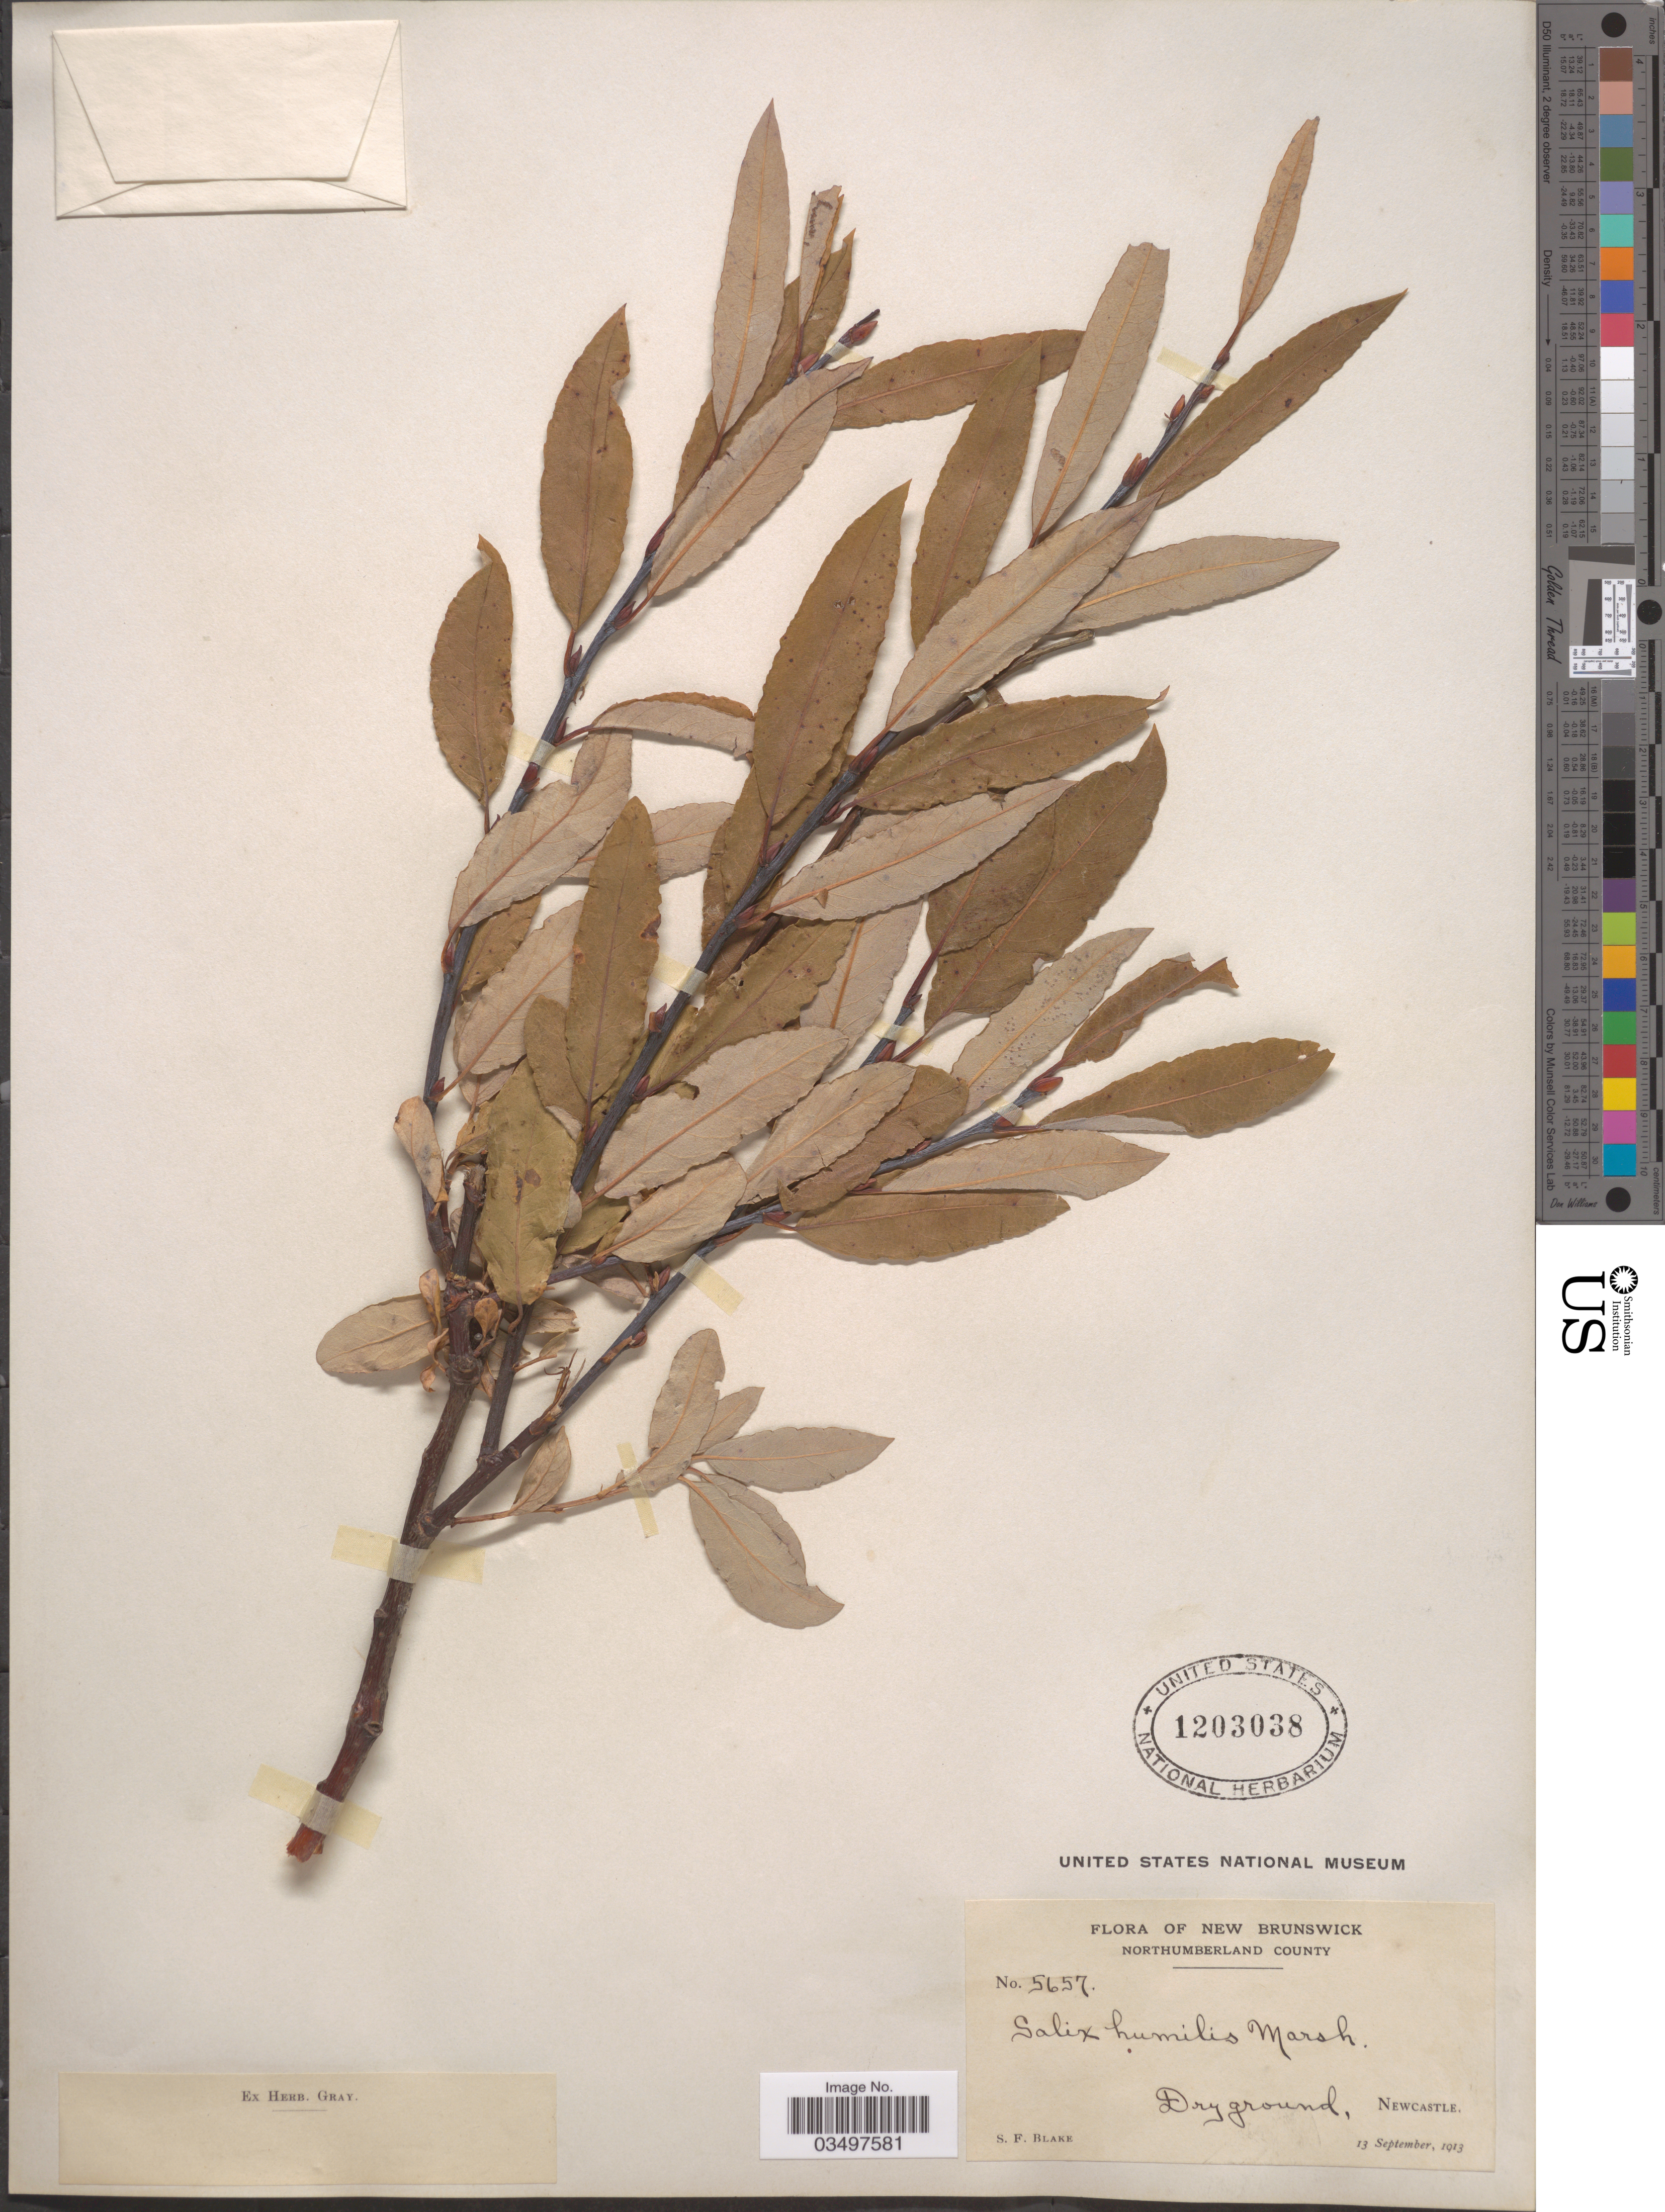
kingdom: Plantae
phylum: Tracheophyta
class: Magnoliopsida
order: Malpighiales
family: Salicaceae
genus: Salix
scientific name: Salix humilis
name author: Marshall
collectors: S. Blake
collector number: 5657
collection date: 1913-09-13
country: Canada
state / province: New Brunswick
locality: Northumberland County. Dry ground, Newcastle.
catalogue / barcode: US 1203038